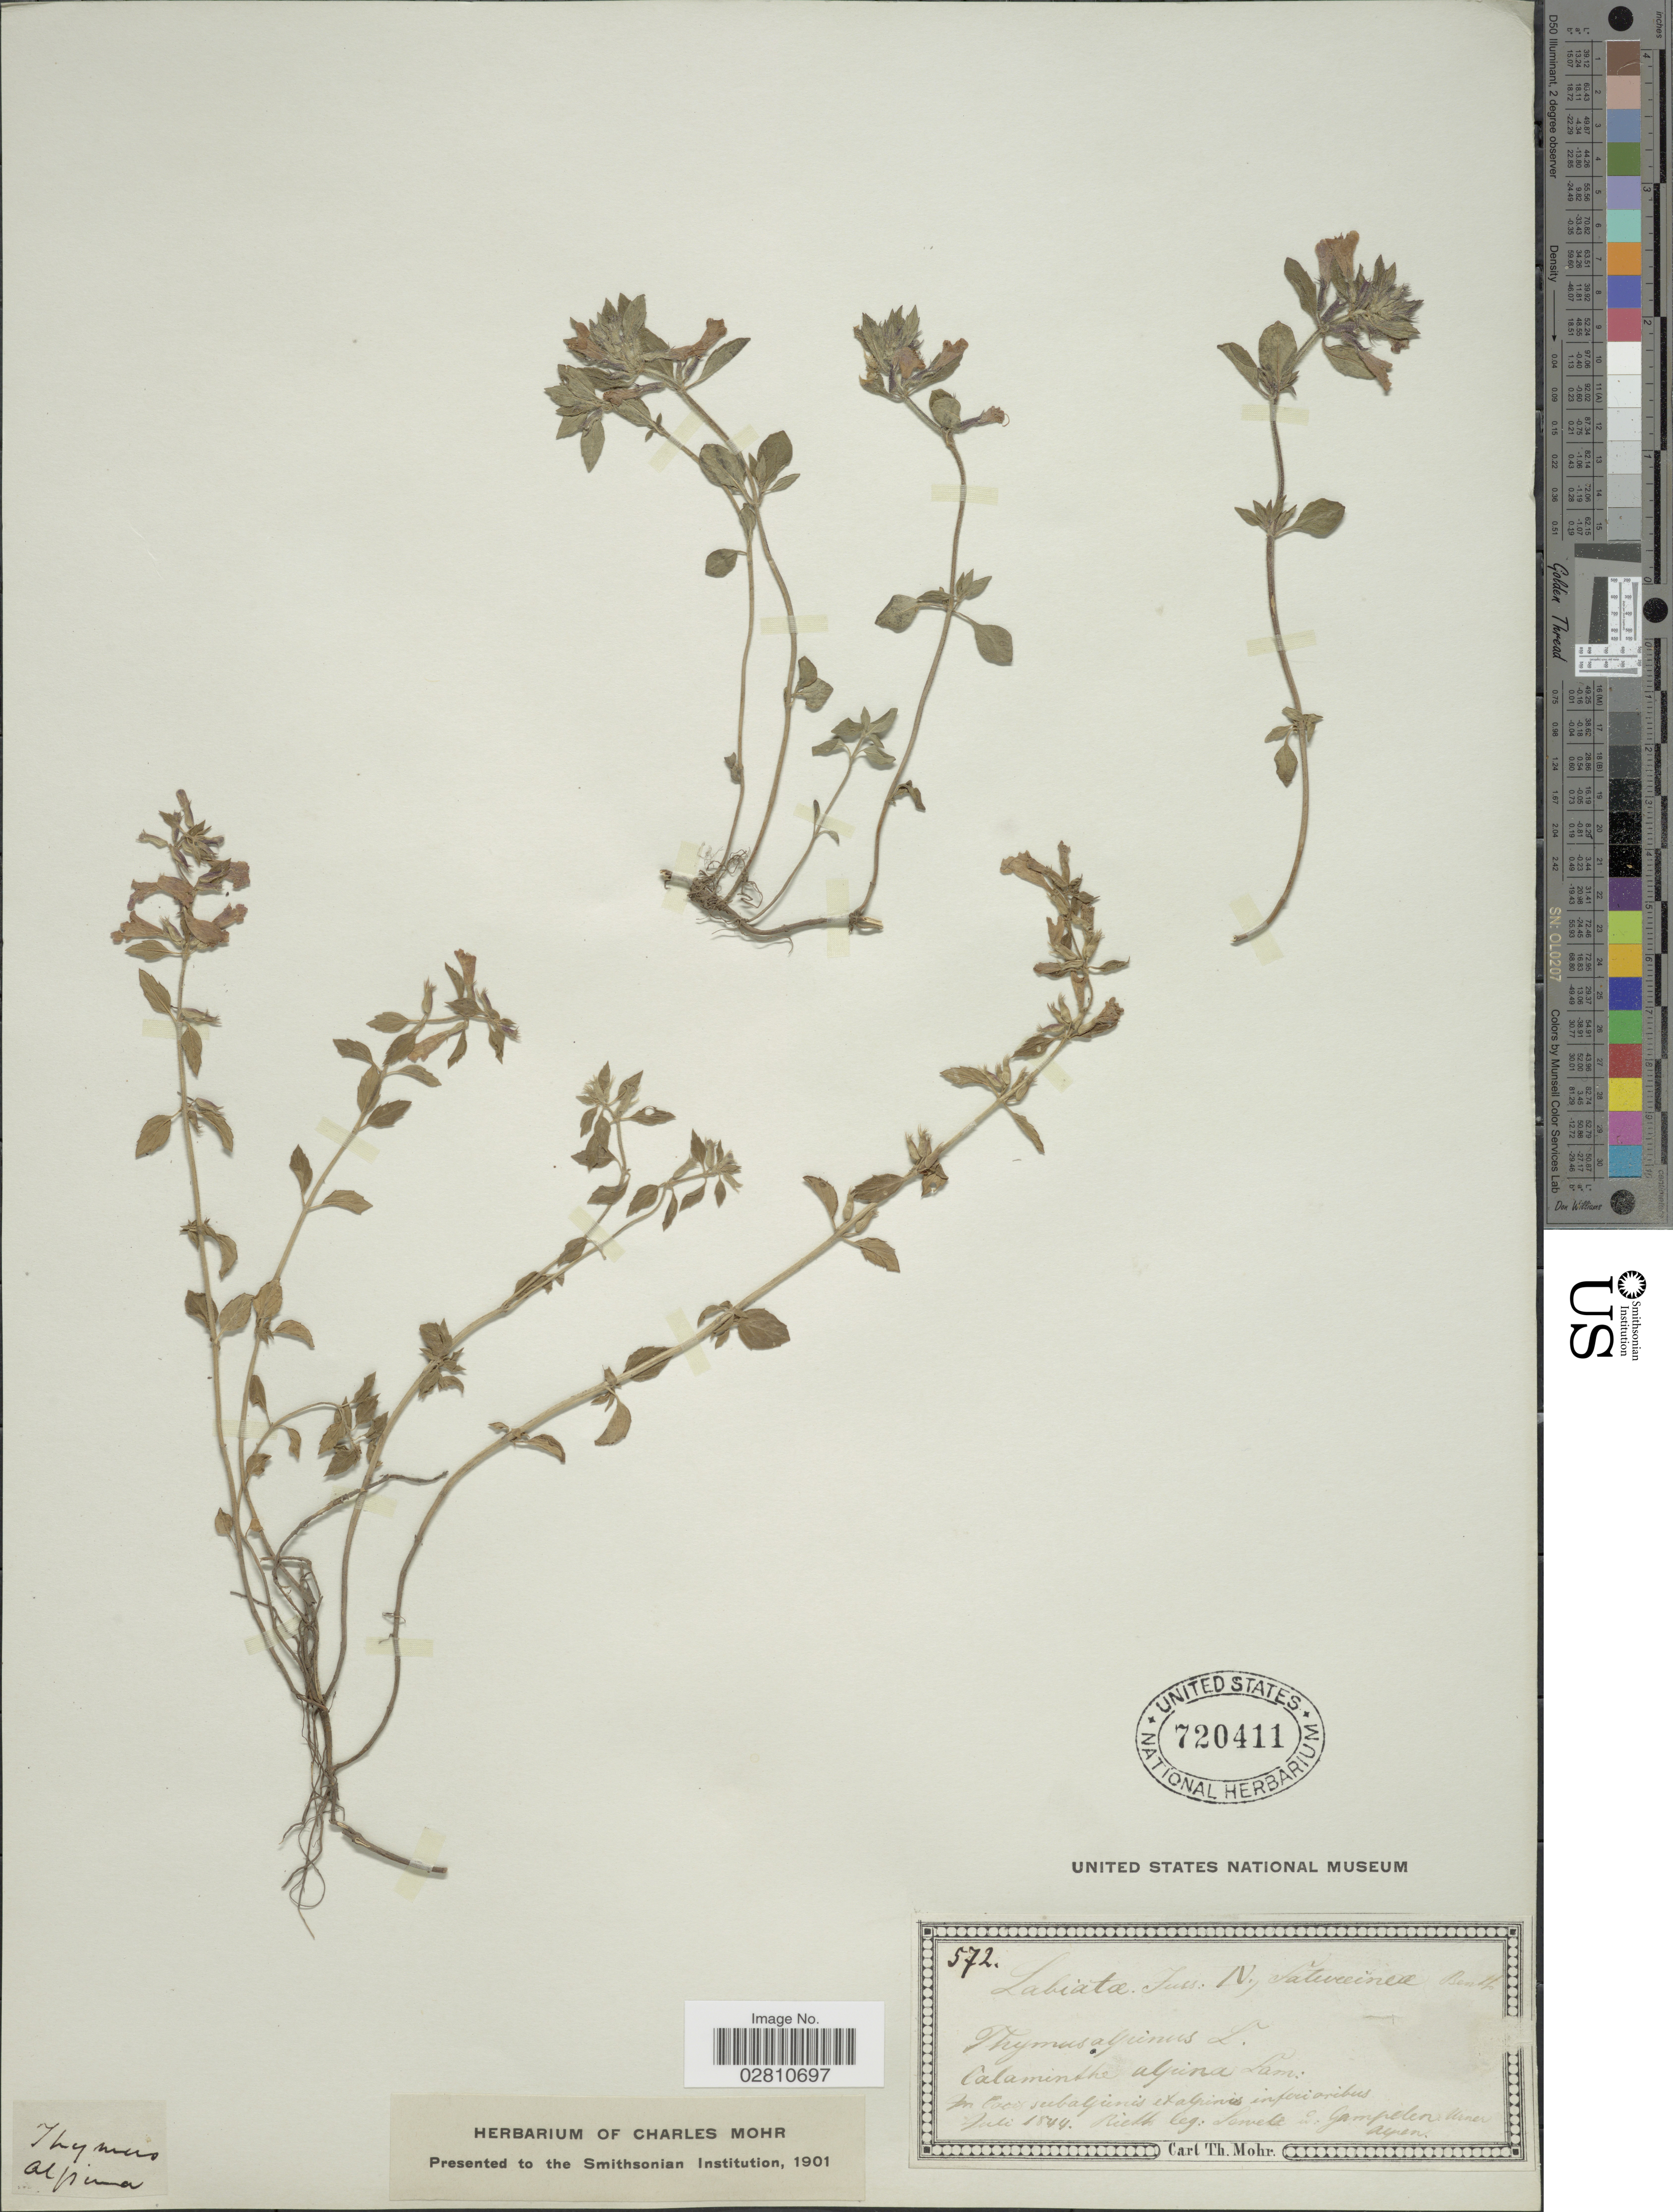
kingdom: Plantae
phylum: Tracheophyta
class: Magnoliopsida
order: Lamiales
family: Lamiaceae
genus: Clinopodium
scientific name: Clinopodium alpinum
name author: (L.) Kuntze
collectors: Sewell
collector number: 572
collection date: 1844-07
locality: Gampelem Uimem Alpen [interpreted]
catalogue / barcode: US 720411